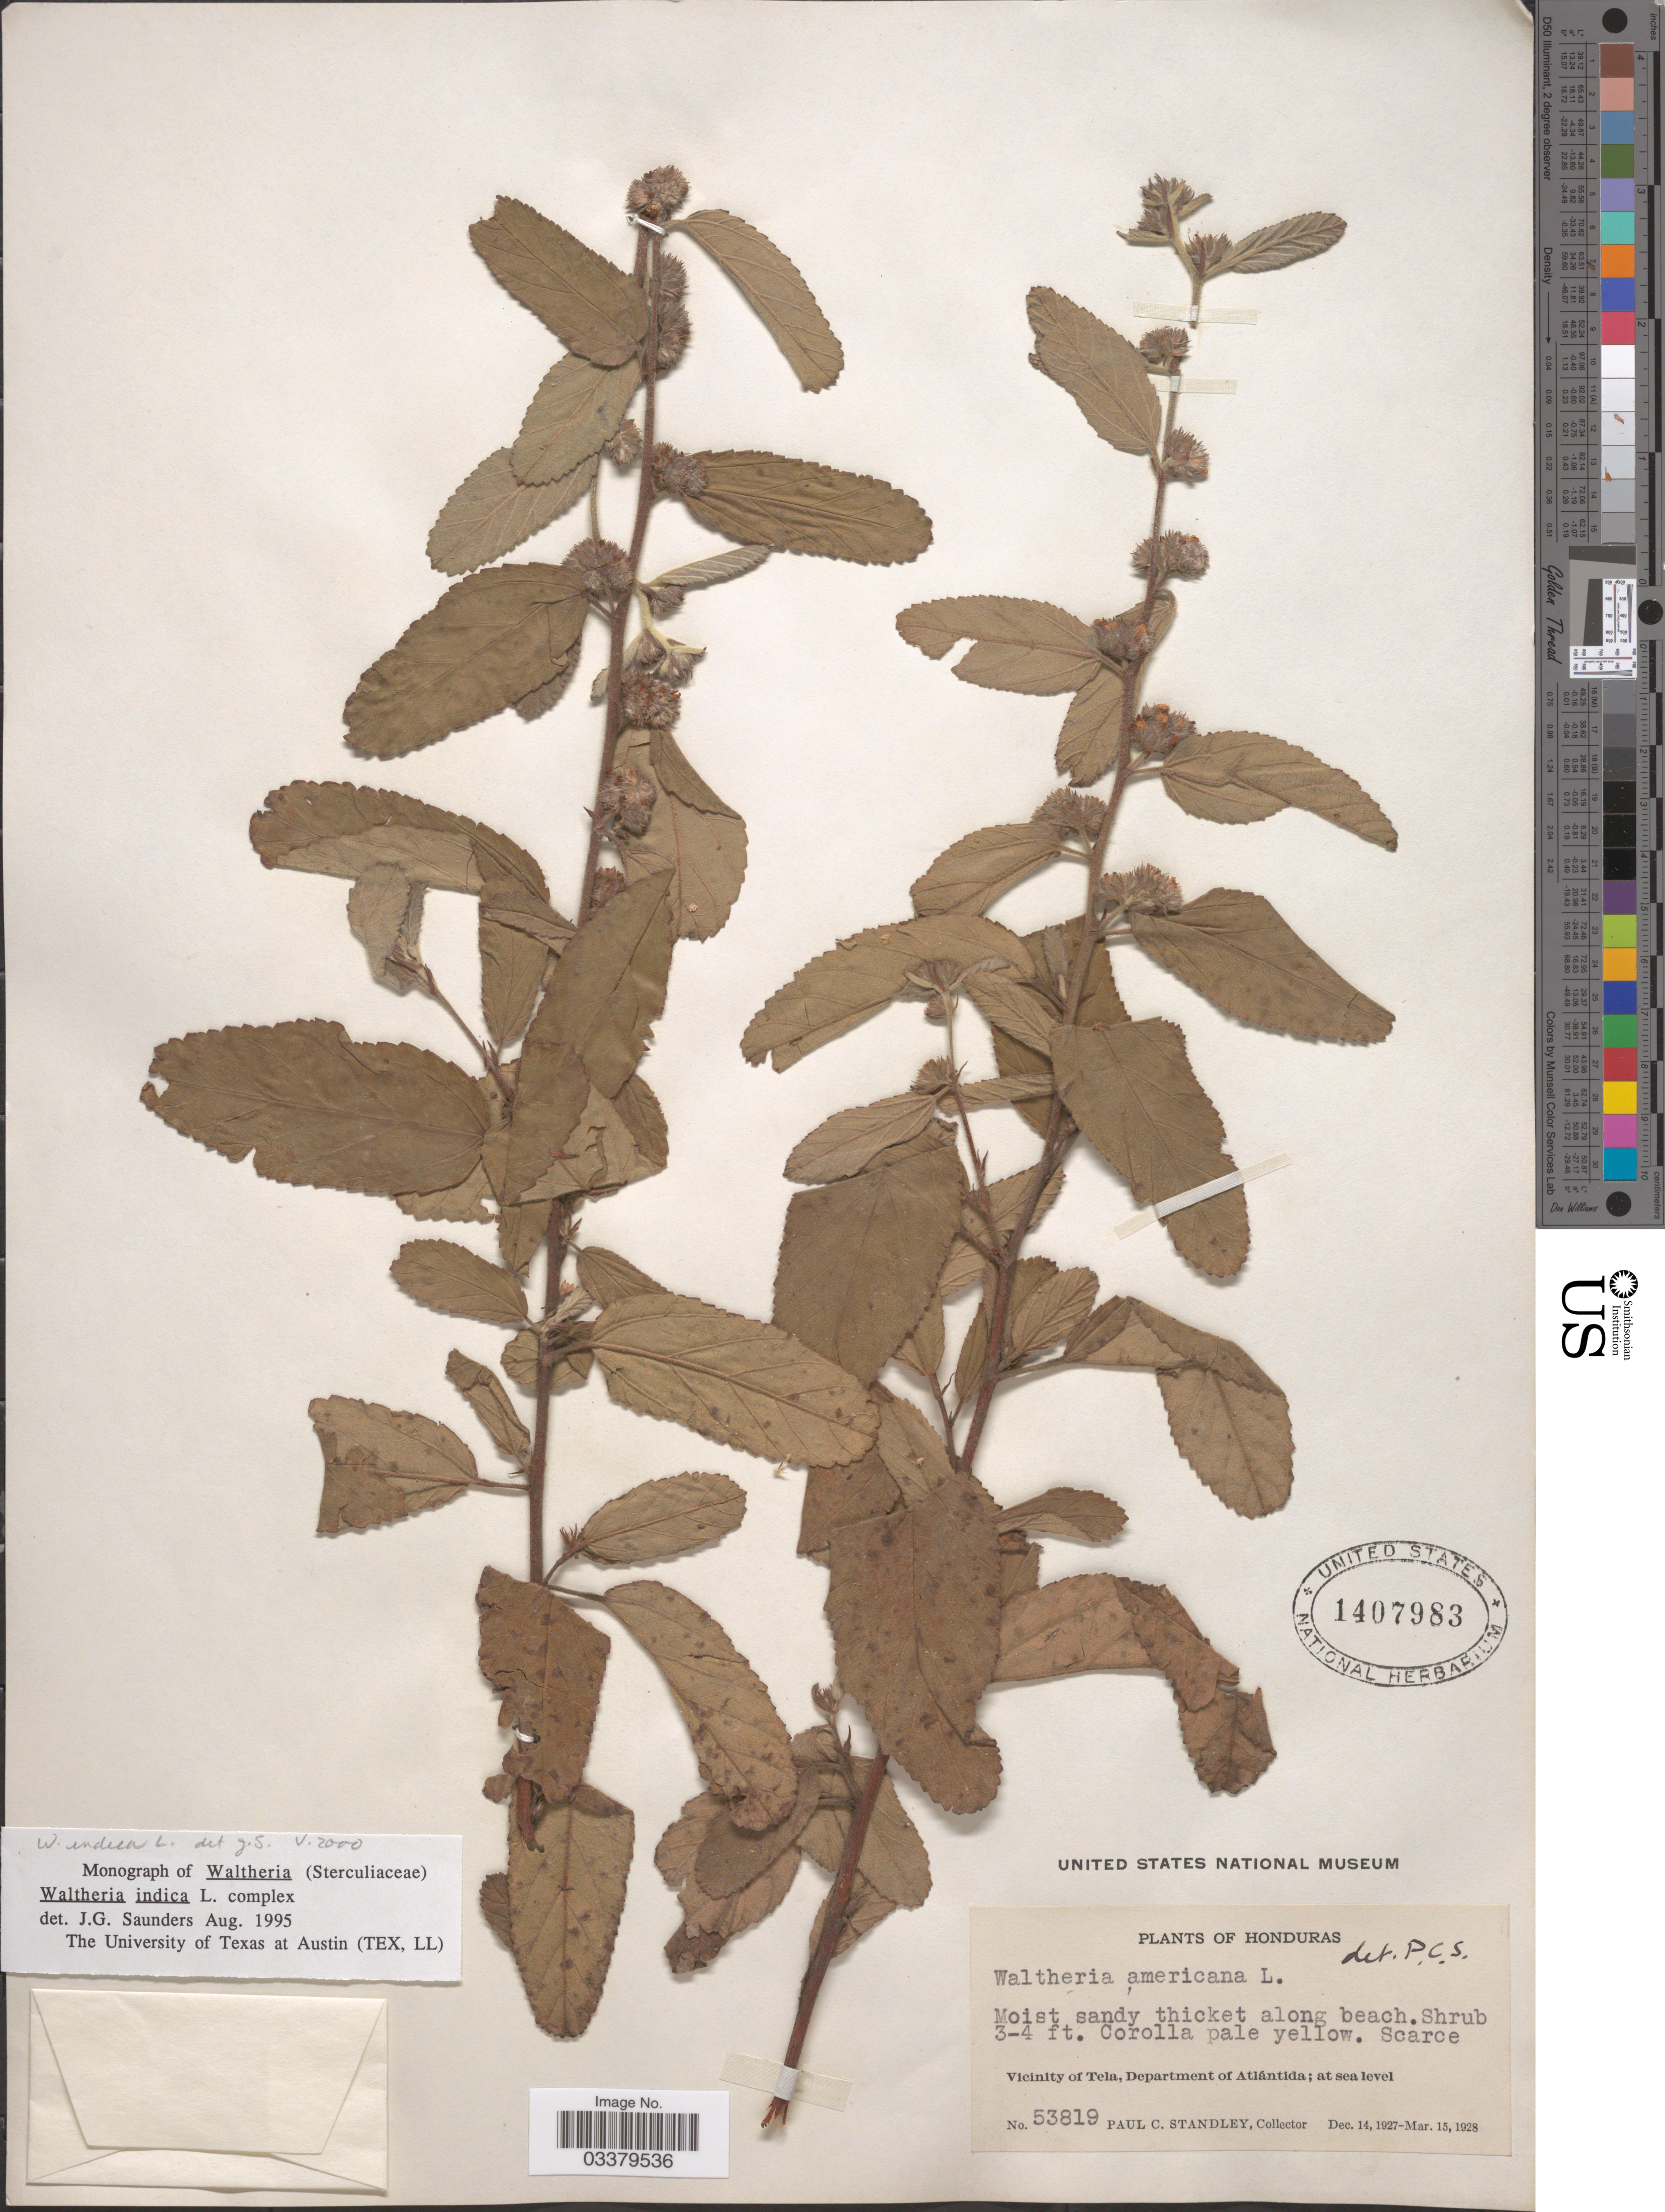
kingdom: Plantae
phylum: Tracheophyta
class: Magnoliopsida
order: Malvales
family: Malvaceae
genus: Waltheria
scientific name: Waltheria indica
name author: L.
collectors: P. C. Standley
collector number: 53819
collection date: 1927-12-14/1928-03-15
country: Honduras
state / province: Atlántida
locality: Vicinity of Tela, Department of Atlántida.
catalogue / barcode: US 1407983